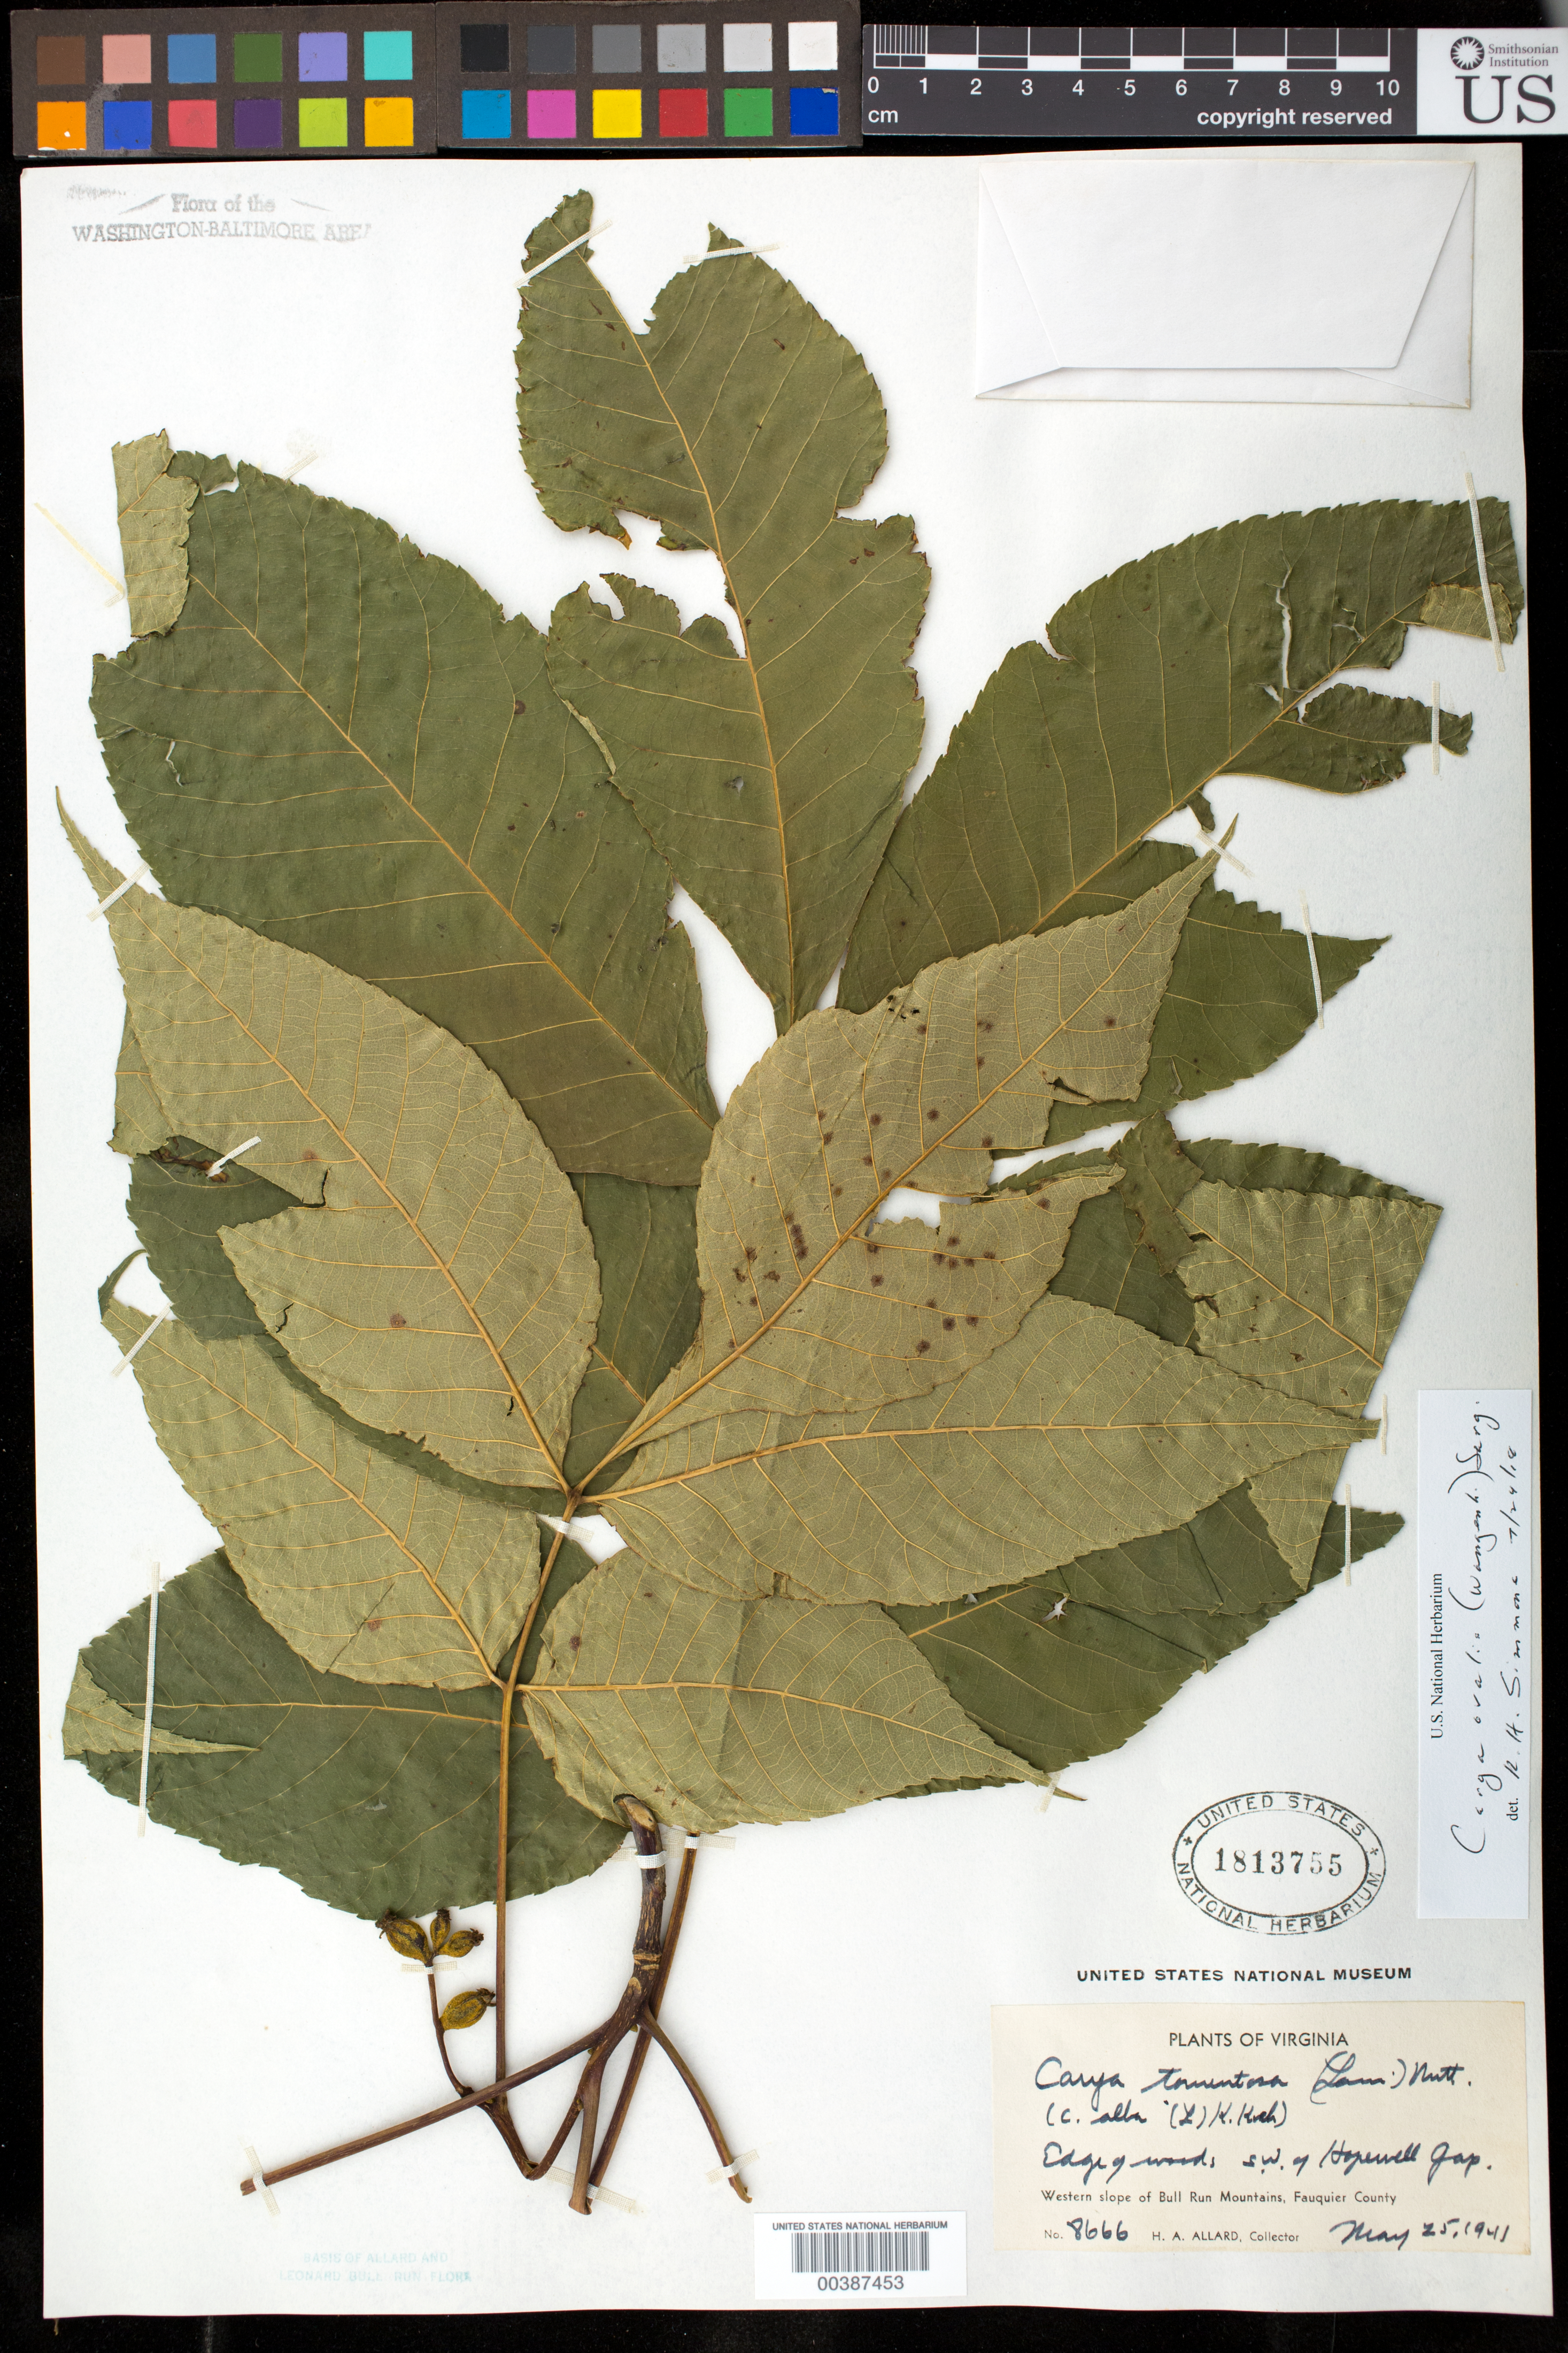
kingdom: Plantae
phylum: Tracheophyta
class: Magnoliopsida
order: Fagales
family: Juglandaceae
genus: Carya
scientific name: Carya ovalis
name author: (Wangenh.) Sarg.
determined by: Simmons, R. H., (UNITED STATES)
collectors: H. A. Allard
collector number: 8666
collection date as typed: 25 May 1941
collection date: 1941-05-25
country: United States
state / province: Virginia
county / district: Fauquier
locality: Southwest of Hopewell Gap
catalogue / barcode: US 1813755